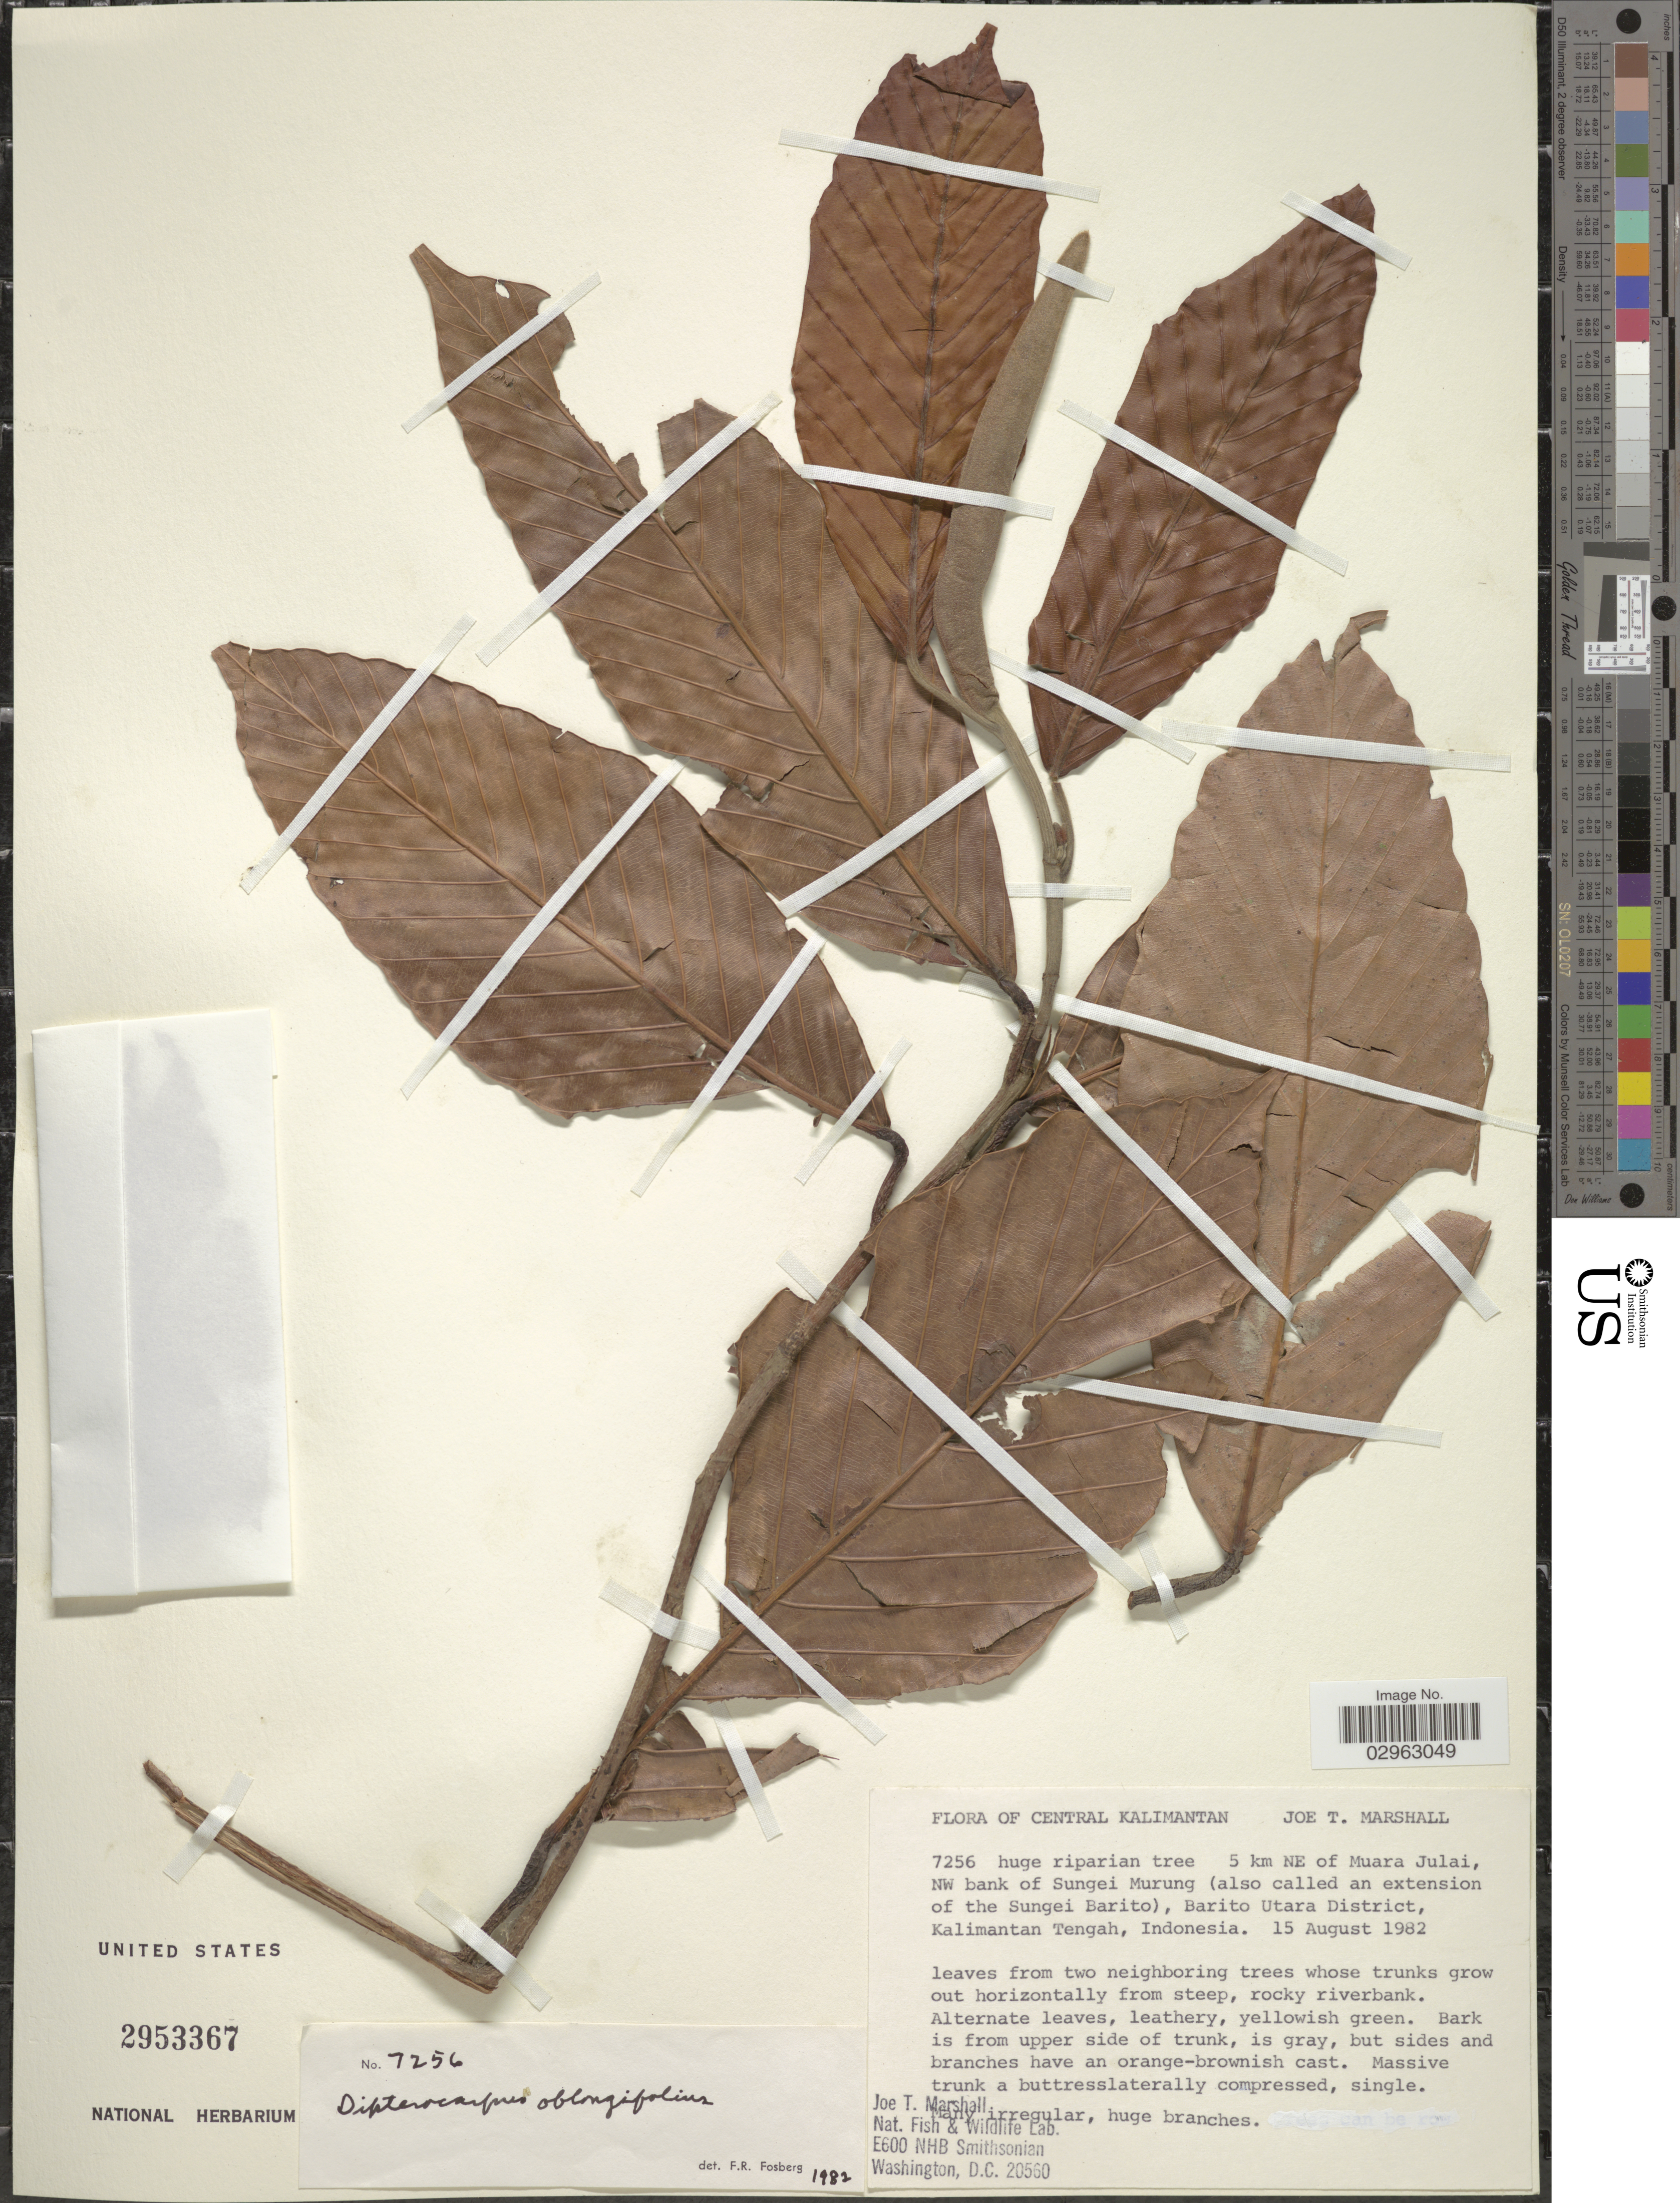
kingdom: Plantae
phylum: Tracheophyta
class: Magnoliopsida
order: Malvales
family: Dipterocarpaceae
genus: Dipterocarpus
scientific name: Dipterocarpus oblongifolius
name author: Blume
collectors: J. T. Marshall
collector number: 7256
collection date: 1982-08-15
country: Indonesia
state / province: Kalimantan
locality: Central Kalimantan, 5 km NE of Muara Julai, NW bank of Sungei Murung (also calles an extension of the Sungei Barito), Barito Utara District, Kalimantan Tengah.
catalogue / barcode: US 2953367